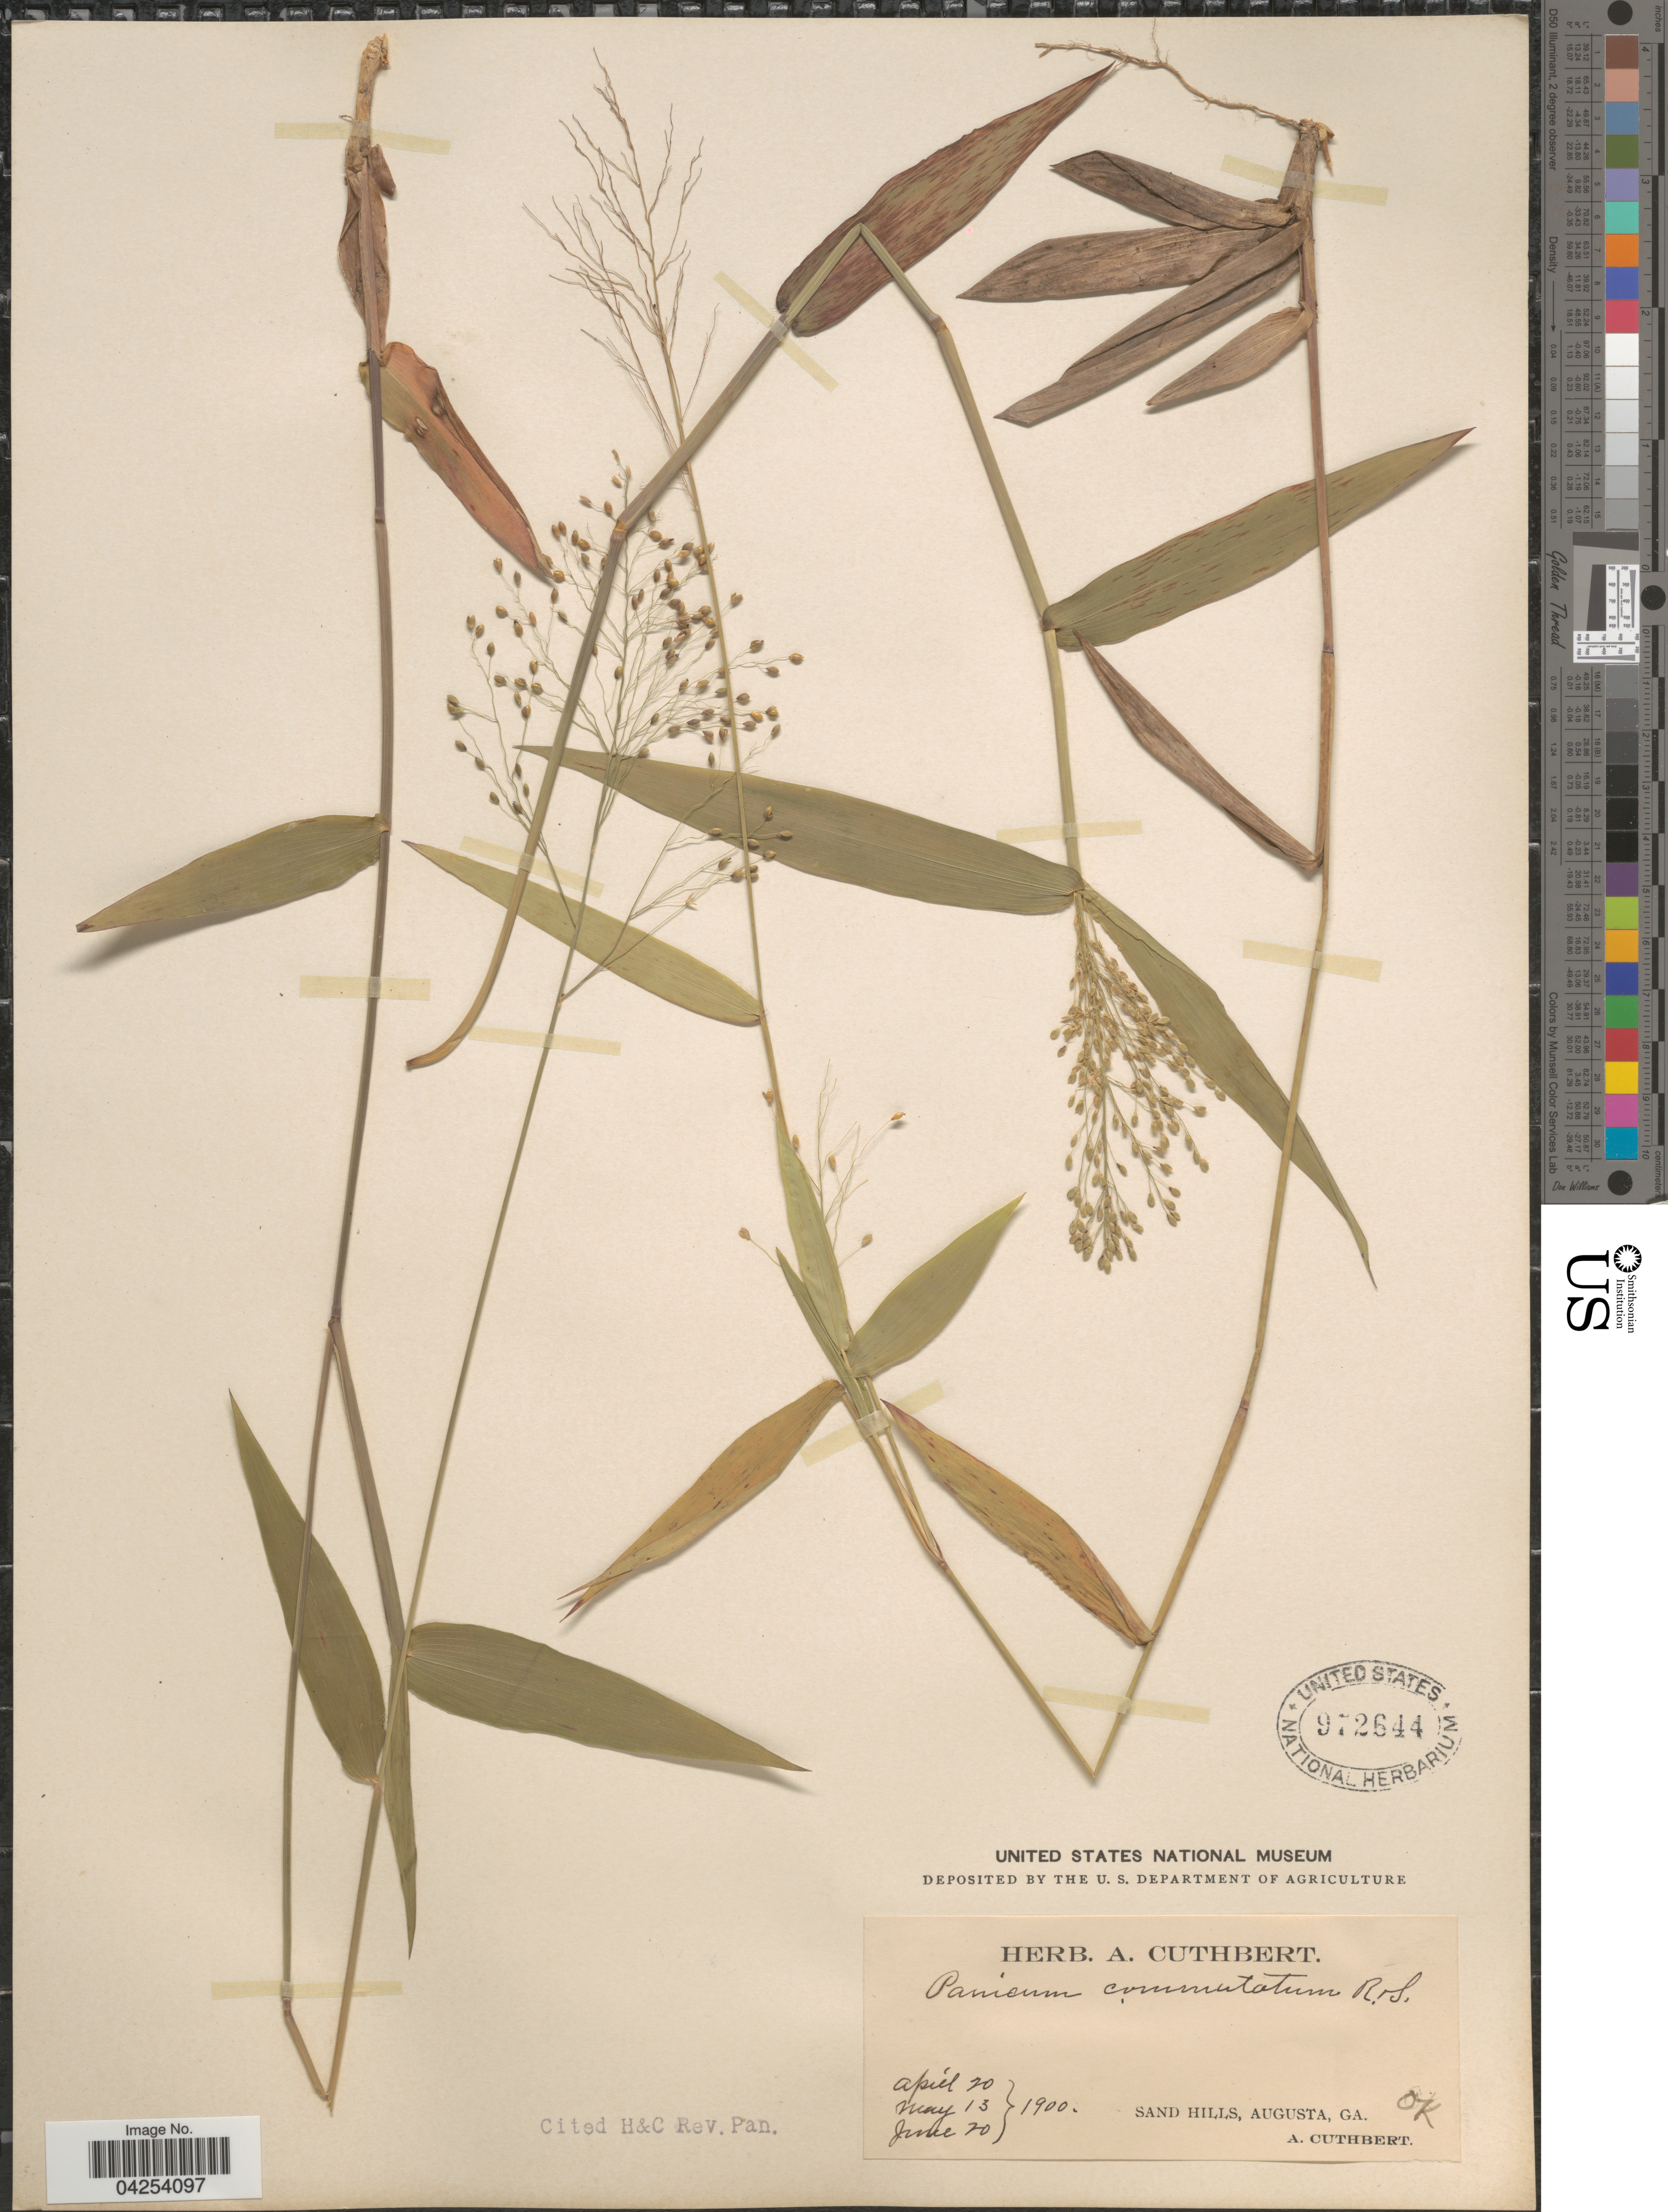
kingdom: Plantae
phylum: Tracheophyta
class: Liliopsida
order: Poales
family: Poaceae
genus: Dichanthelium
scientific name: Dichanthelium commutatum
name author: (Schult.) Gould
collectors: A. Cuthbert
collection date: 1900-04-20/1900-06-20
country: United States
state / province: Georgia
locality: Sand Hills, Augusta.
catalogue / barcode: US 972644